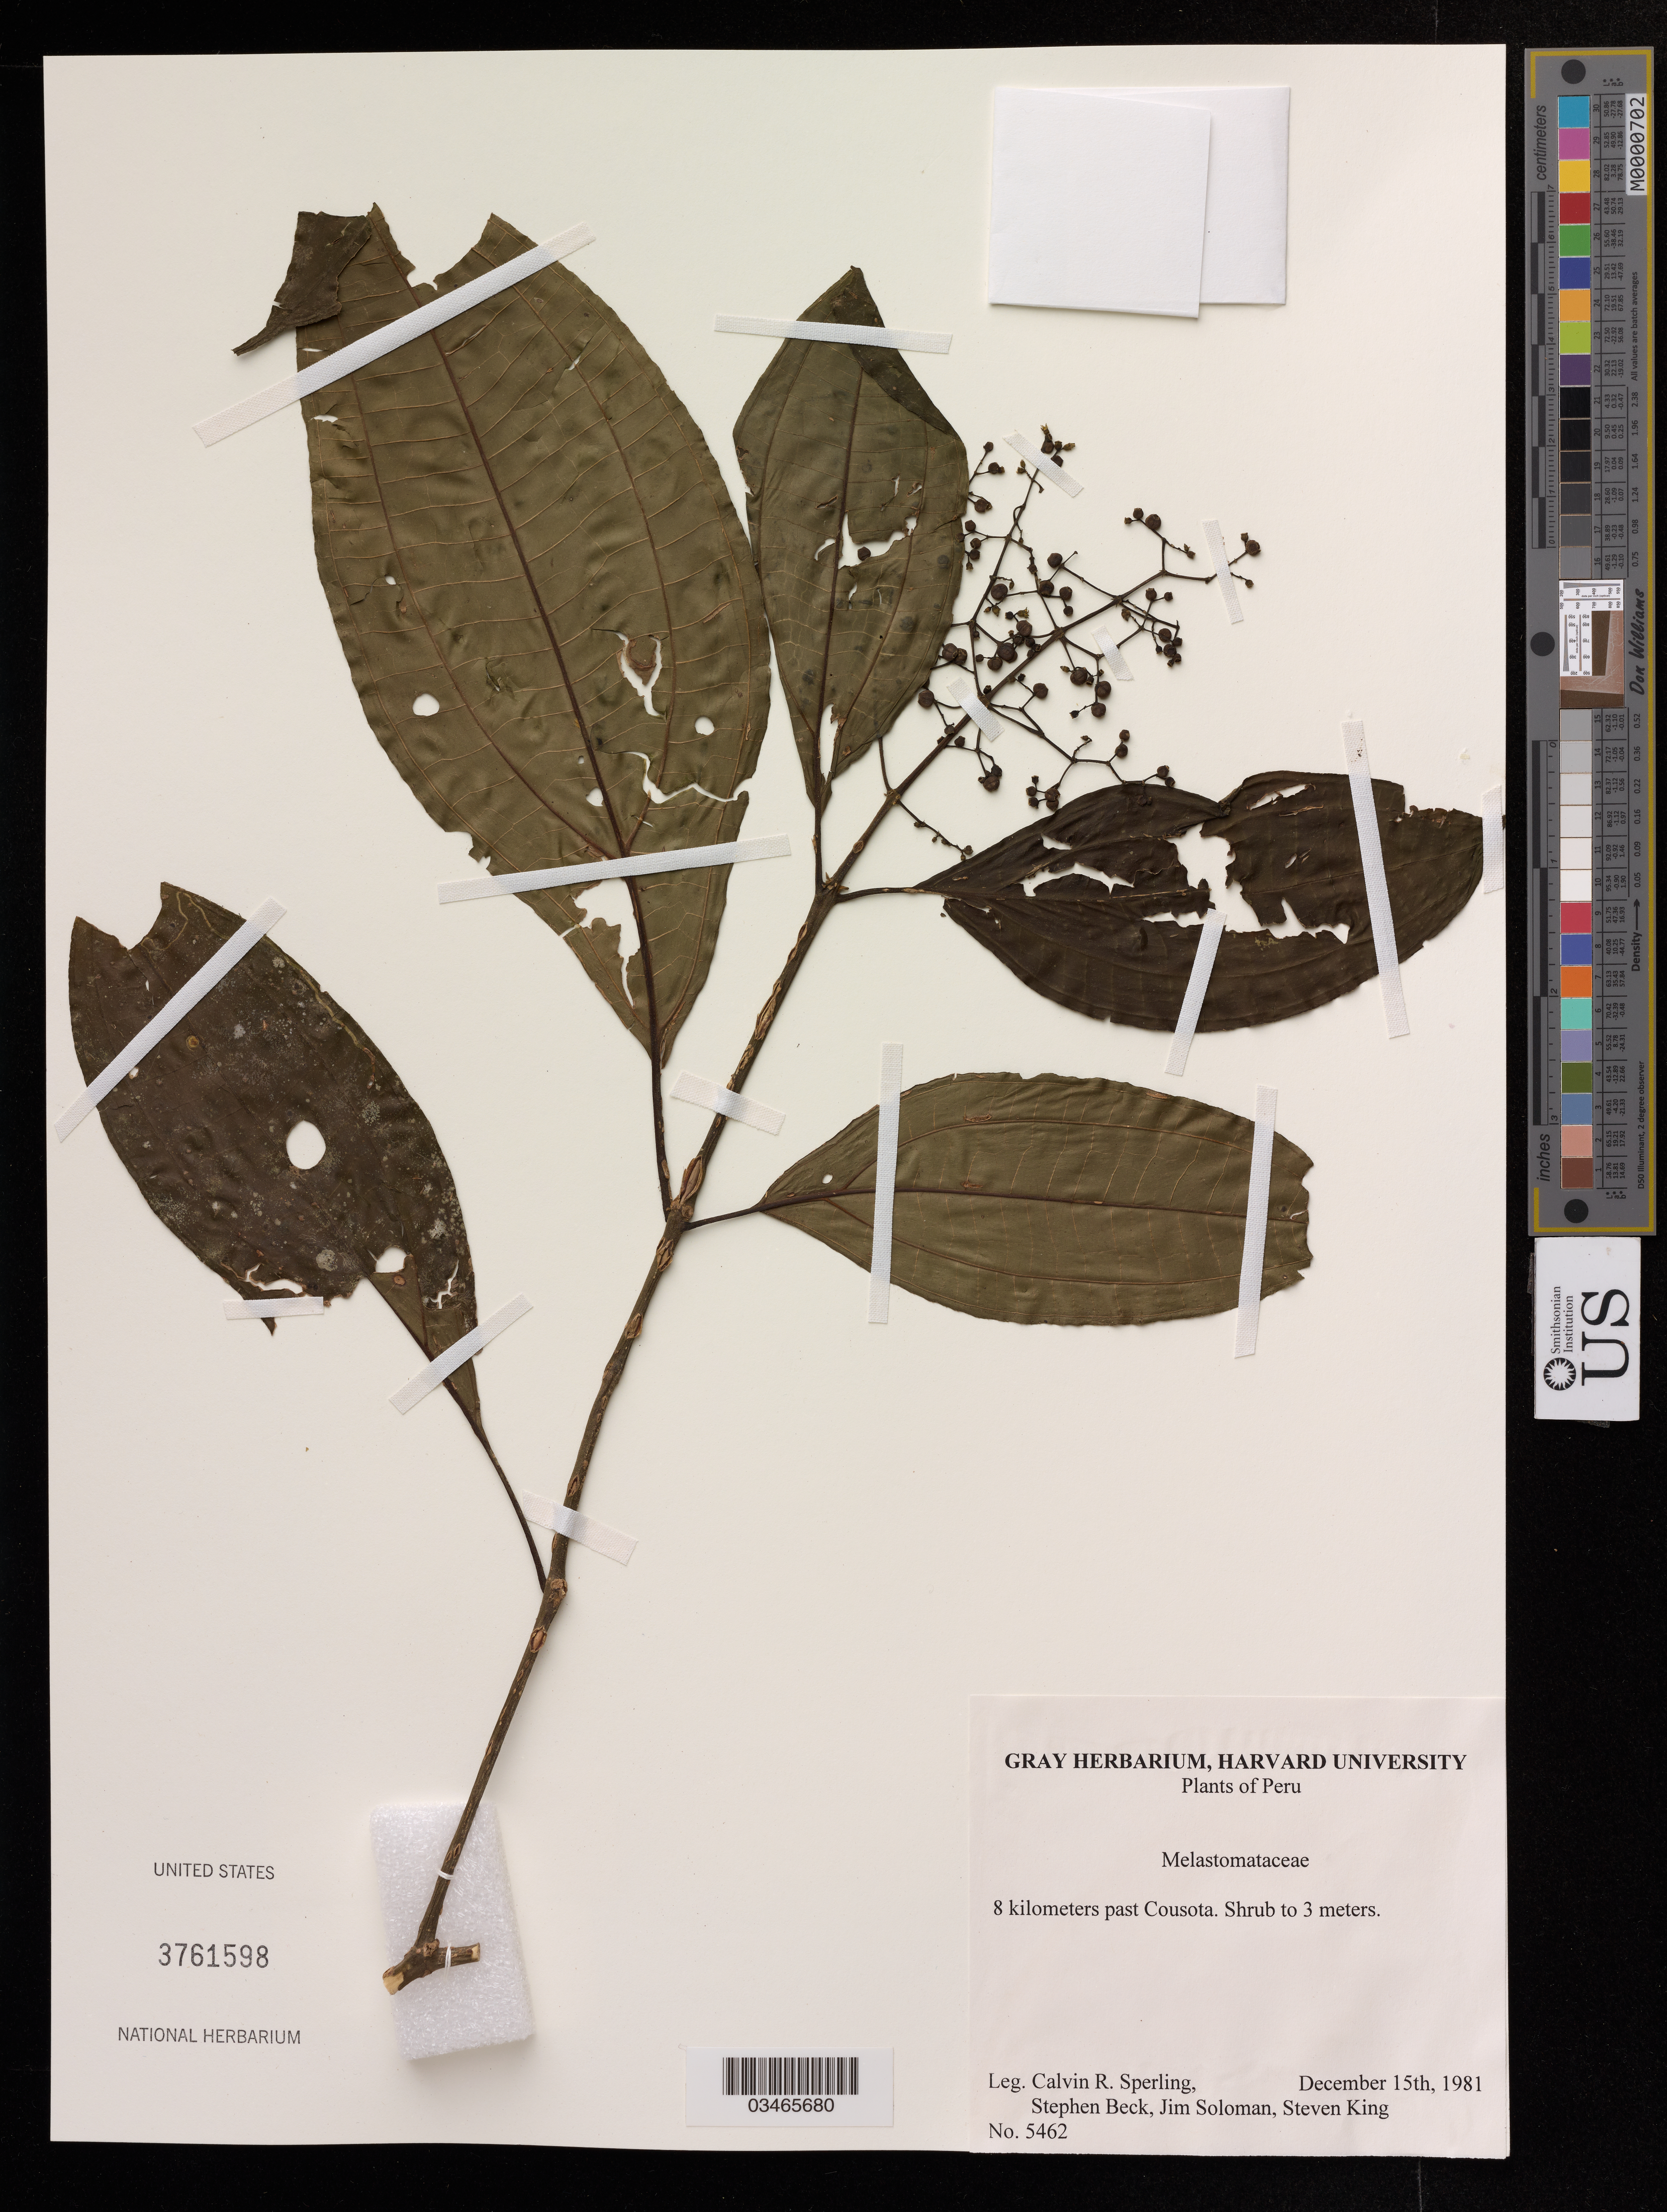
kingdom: Plantae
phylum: Tracheophyta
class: Magnoliopsida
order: Myrtales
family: Melastomataceae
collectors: C. R. Sperling, S. Beck & J. Soloman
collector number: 5462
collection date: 1981-12-15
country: Peru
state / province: Amazonas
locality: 8 kilometers past Cousota.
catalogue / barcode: US 3761598